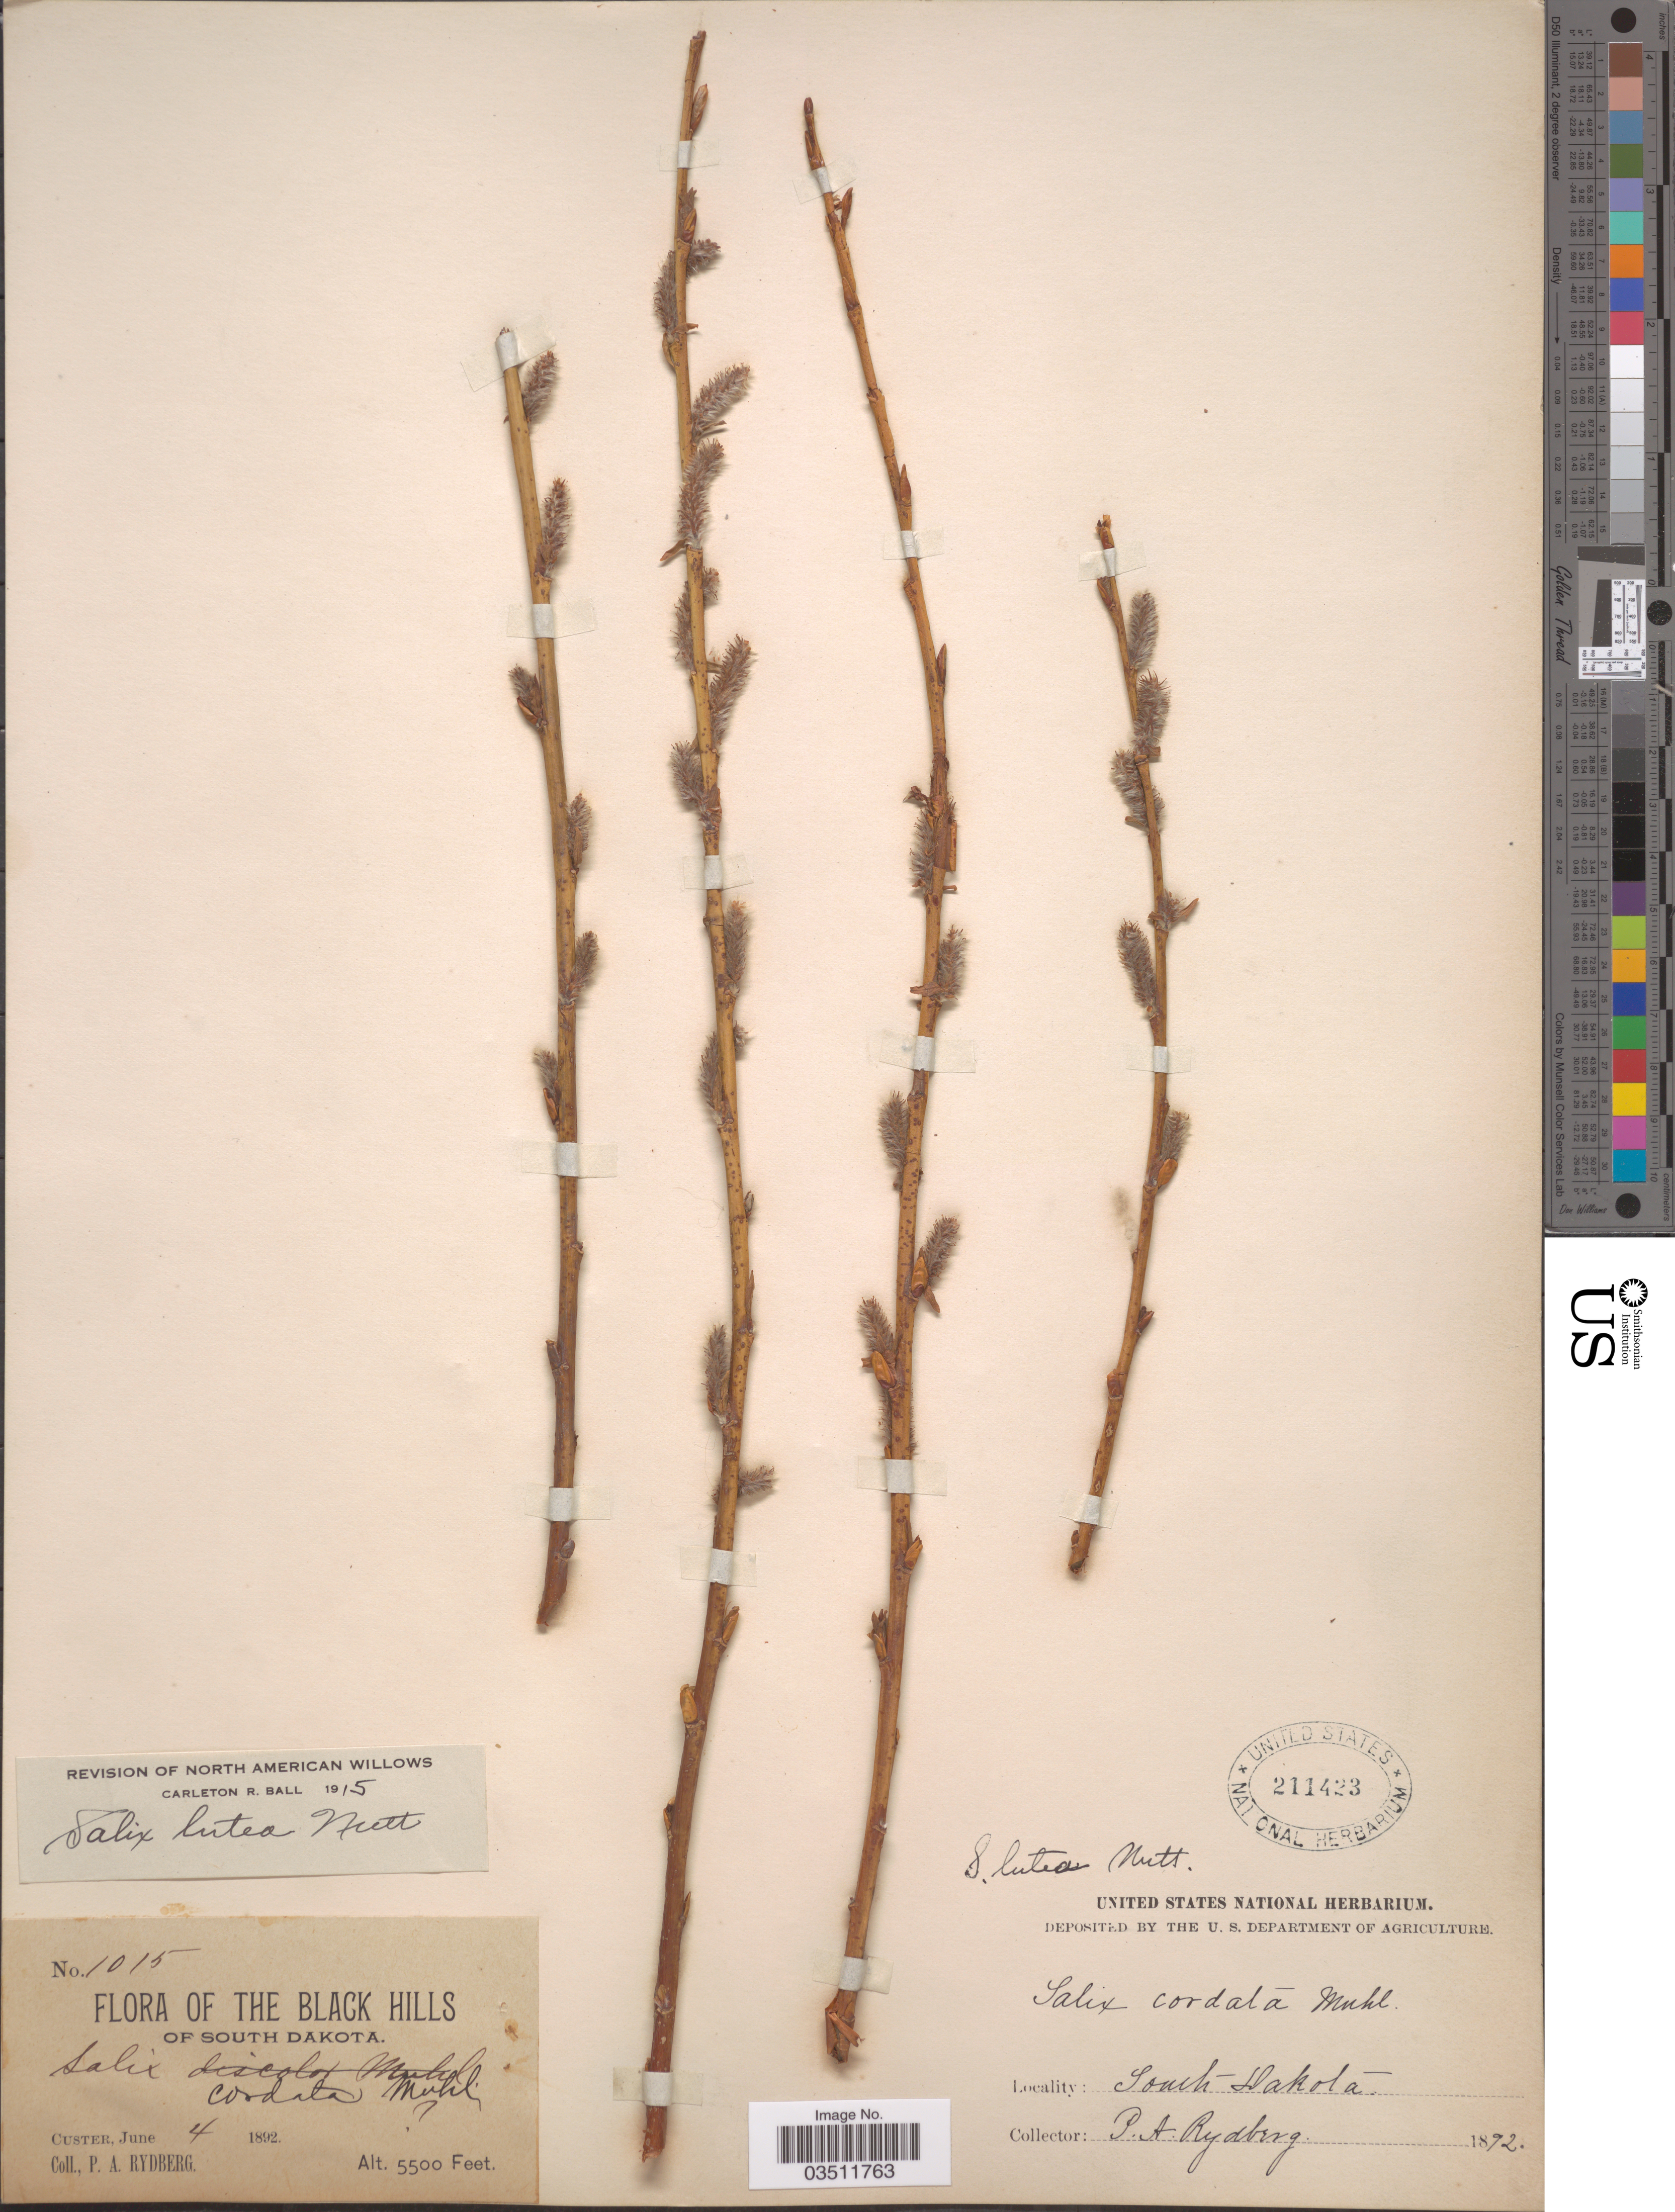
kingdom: Plantae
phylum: Tracheophyta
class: Magnoliopsida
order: Malpighiales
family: Salicaceae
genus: Salix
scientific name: Salix lutea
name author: Nutt.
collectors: P. A. Rydberg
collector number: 1015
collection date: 1892-06-04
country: United States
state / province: South Dakota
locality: The Black Hills of South Dakota. Custer.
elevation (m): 1676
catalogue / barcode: US 211423